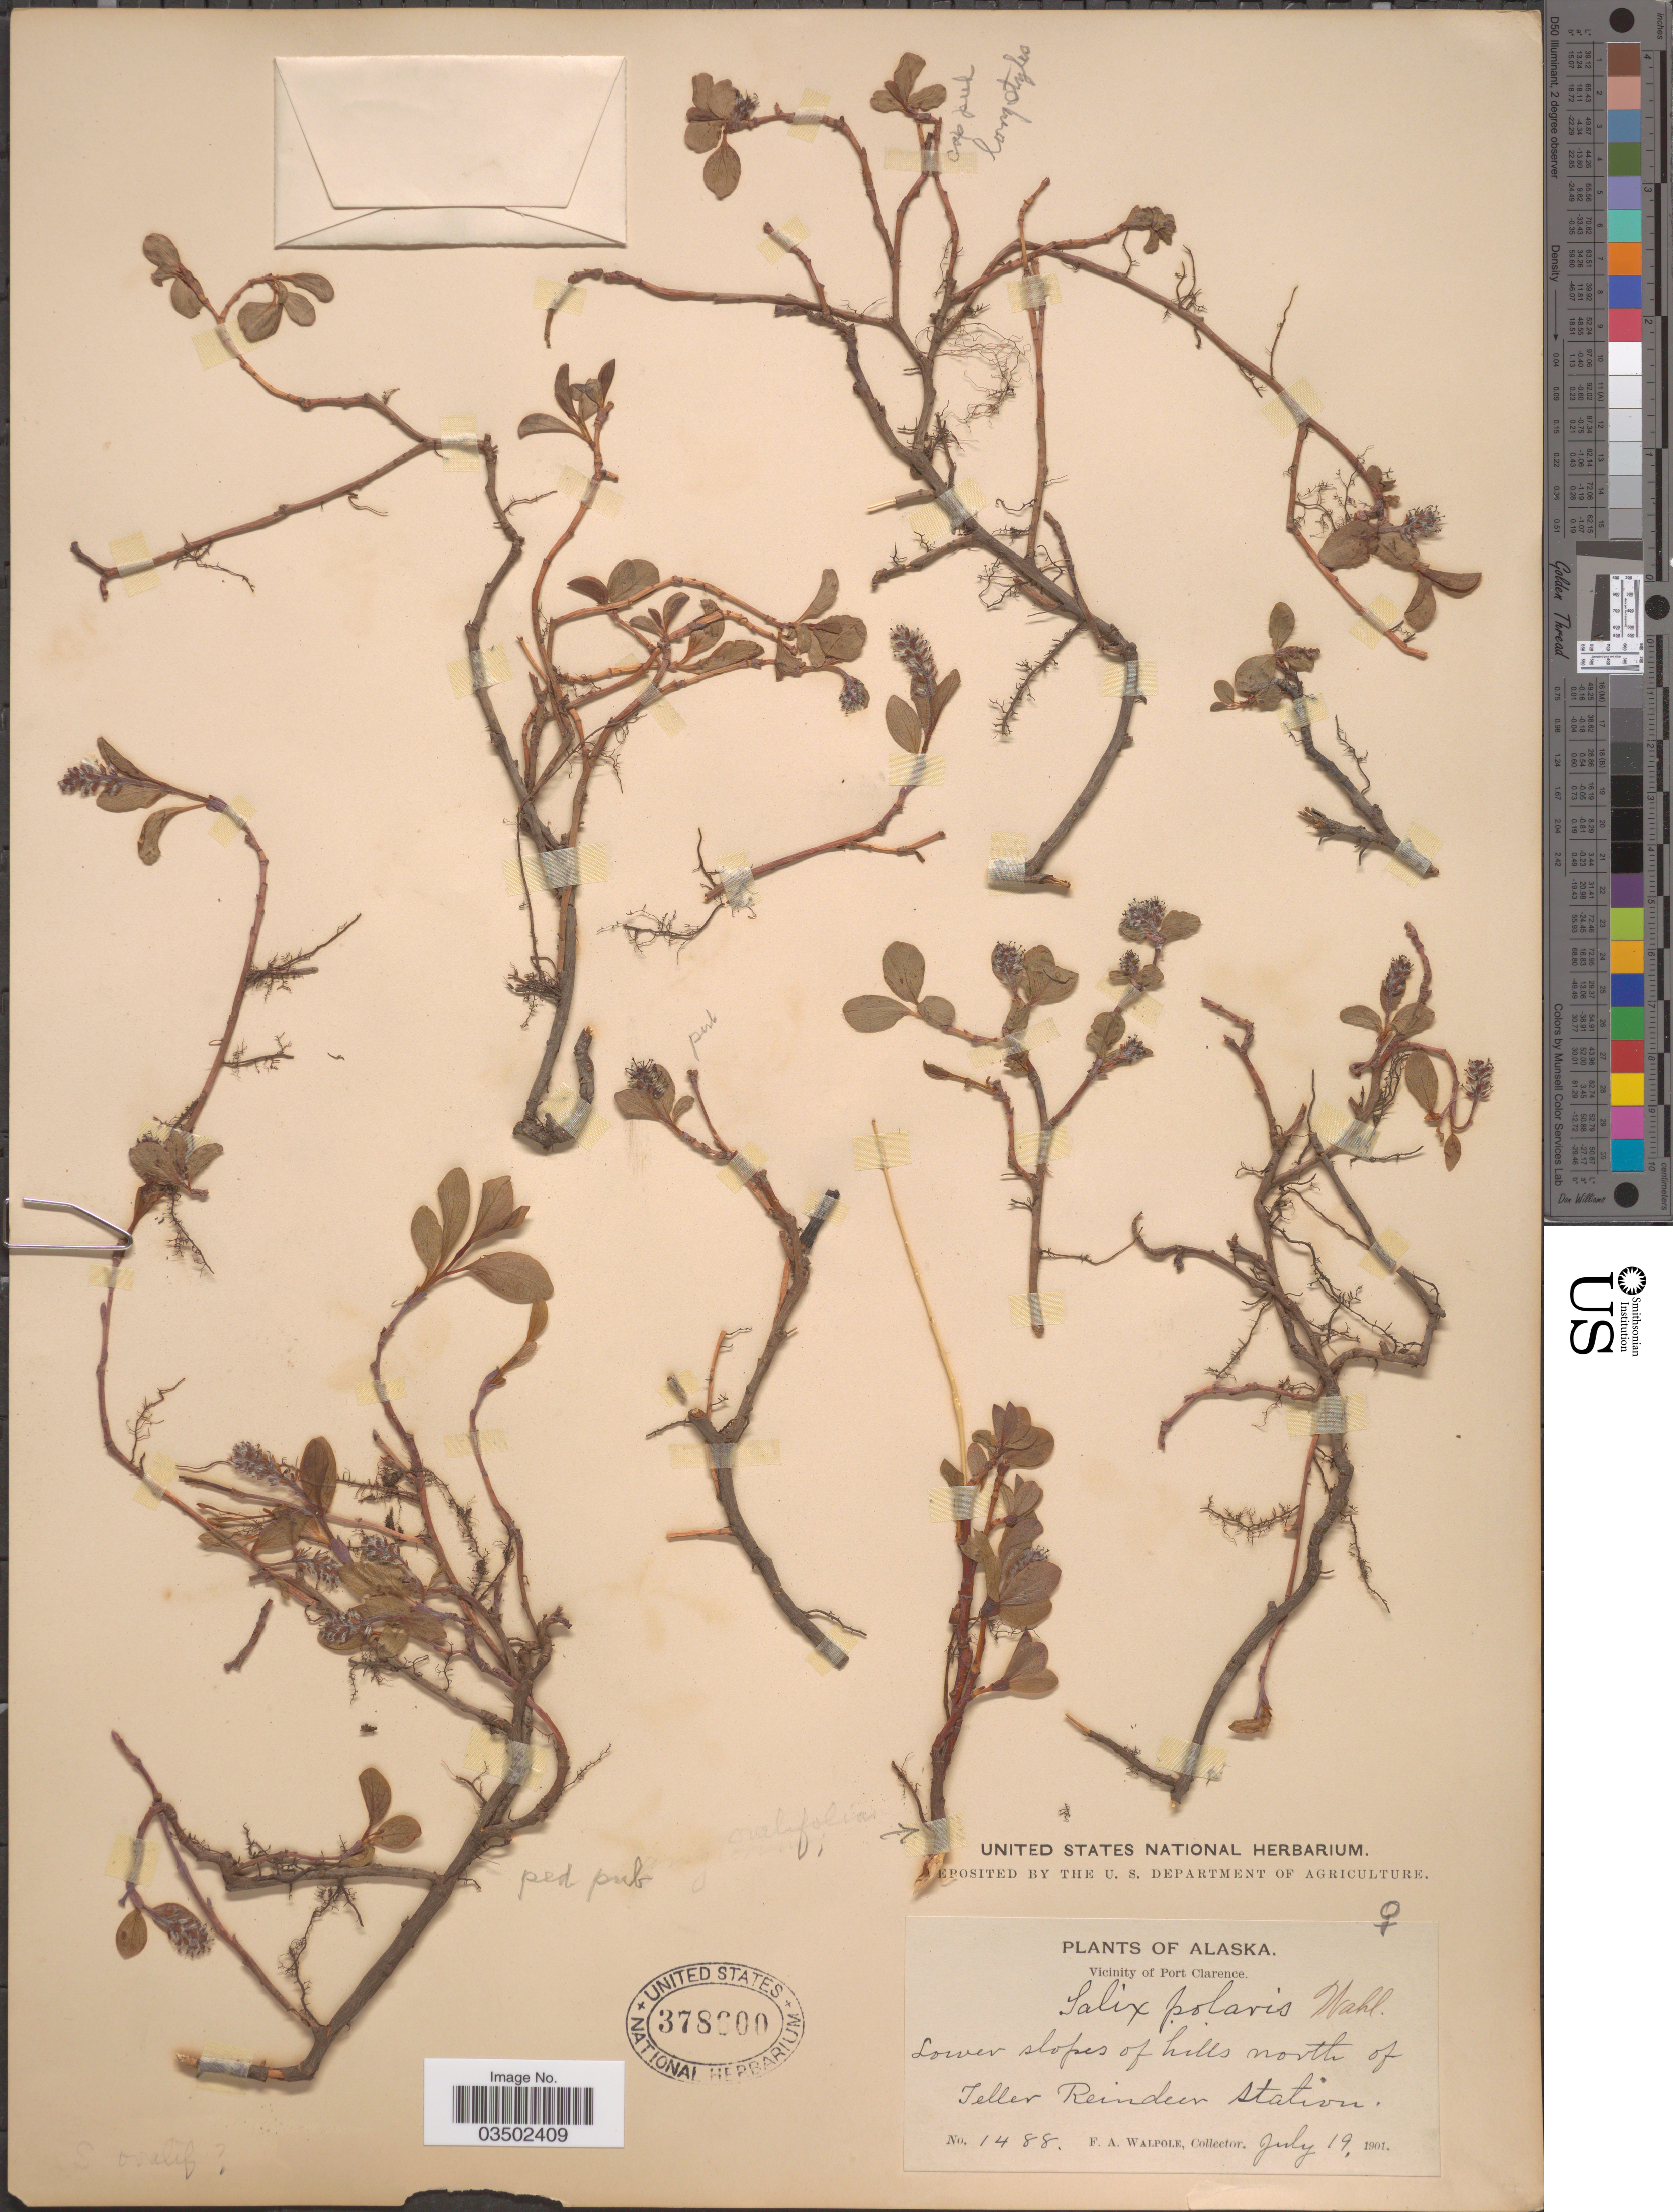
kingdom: Plantae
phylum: Tracheophyta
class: Magnoliopsida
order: Malpighiales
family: Salicaceae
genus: Salix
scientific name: Salix polaris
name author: Wahlenb.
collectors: F. Walpole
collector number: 1488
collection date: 1901-07-19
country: United States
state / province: Alaska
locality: Vicinity of Port Clarence. Lower slopes of hills north of Teller Reindeer Station.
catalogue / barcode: US 378600